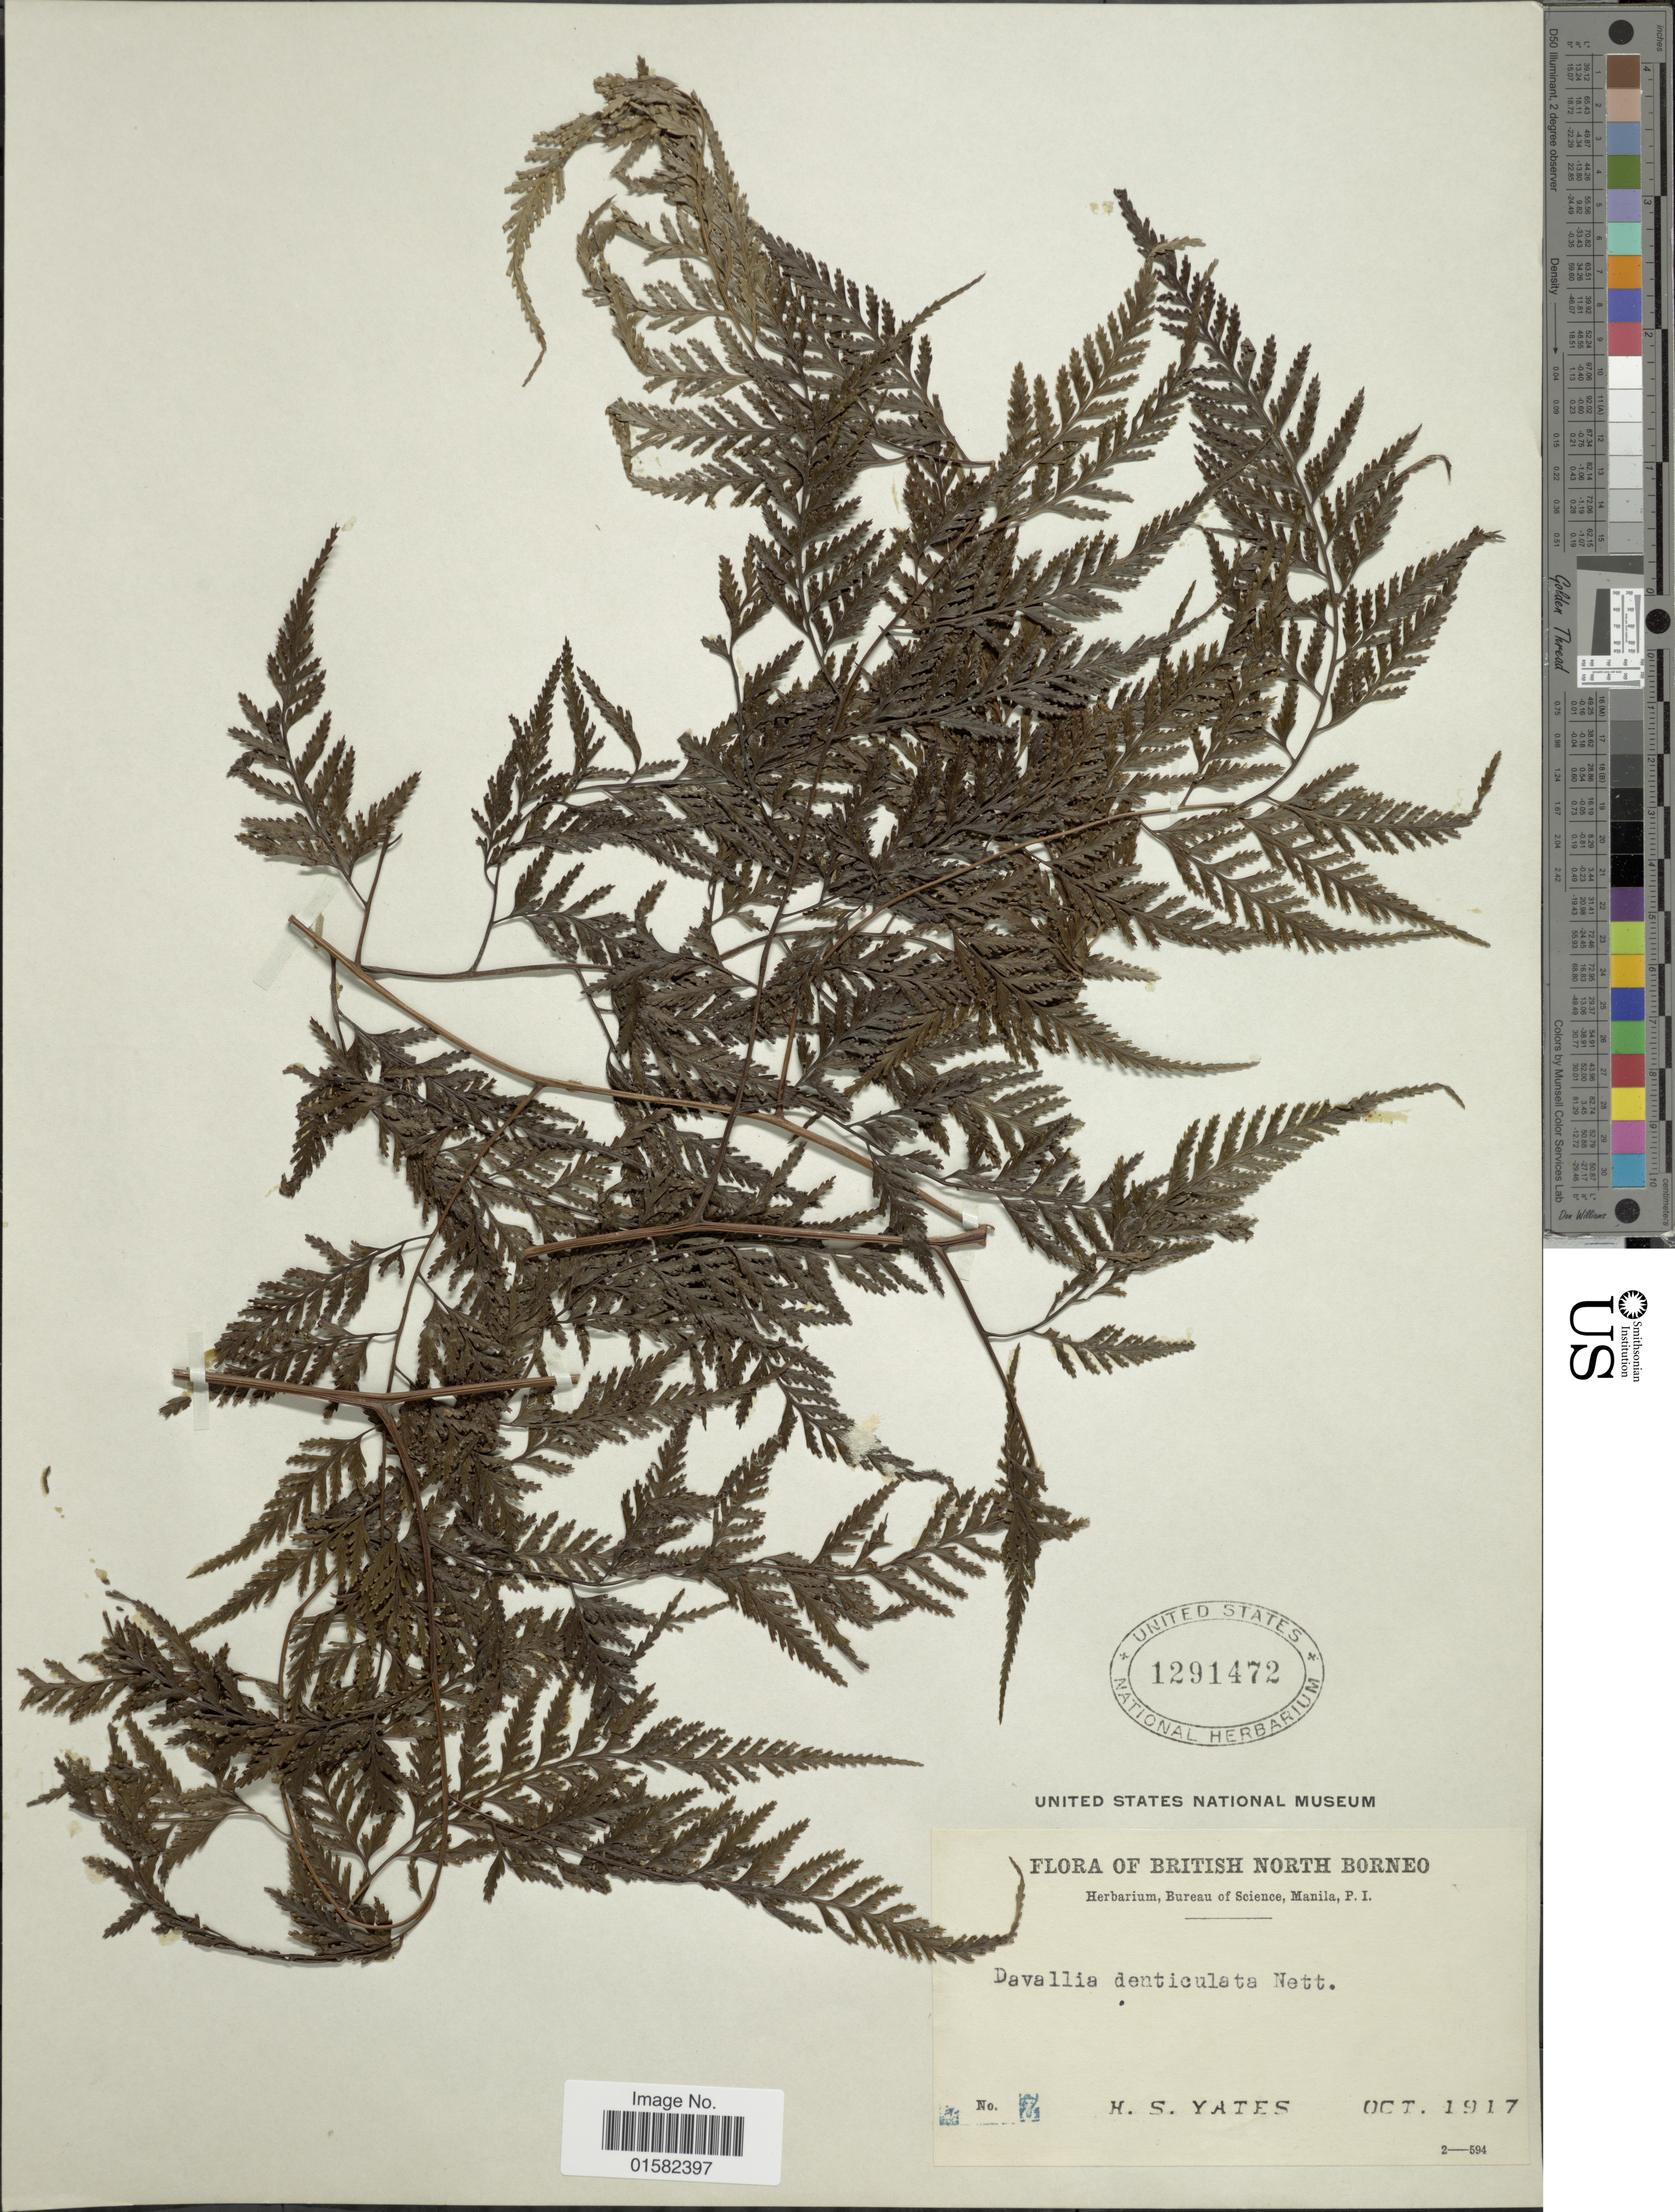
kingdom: Plantae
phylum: Tracheophyta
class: Polypodiopsida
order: Polypodiales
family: Davalliaceae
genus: Wibelia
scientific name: Wibelia denticulata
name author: (Burm. f.) M. Kato & Tsutsumi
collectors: H. S. Yates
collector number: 7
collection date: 1917-10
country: Malaysia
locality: British North Borneo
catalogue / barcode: US 1291472